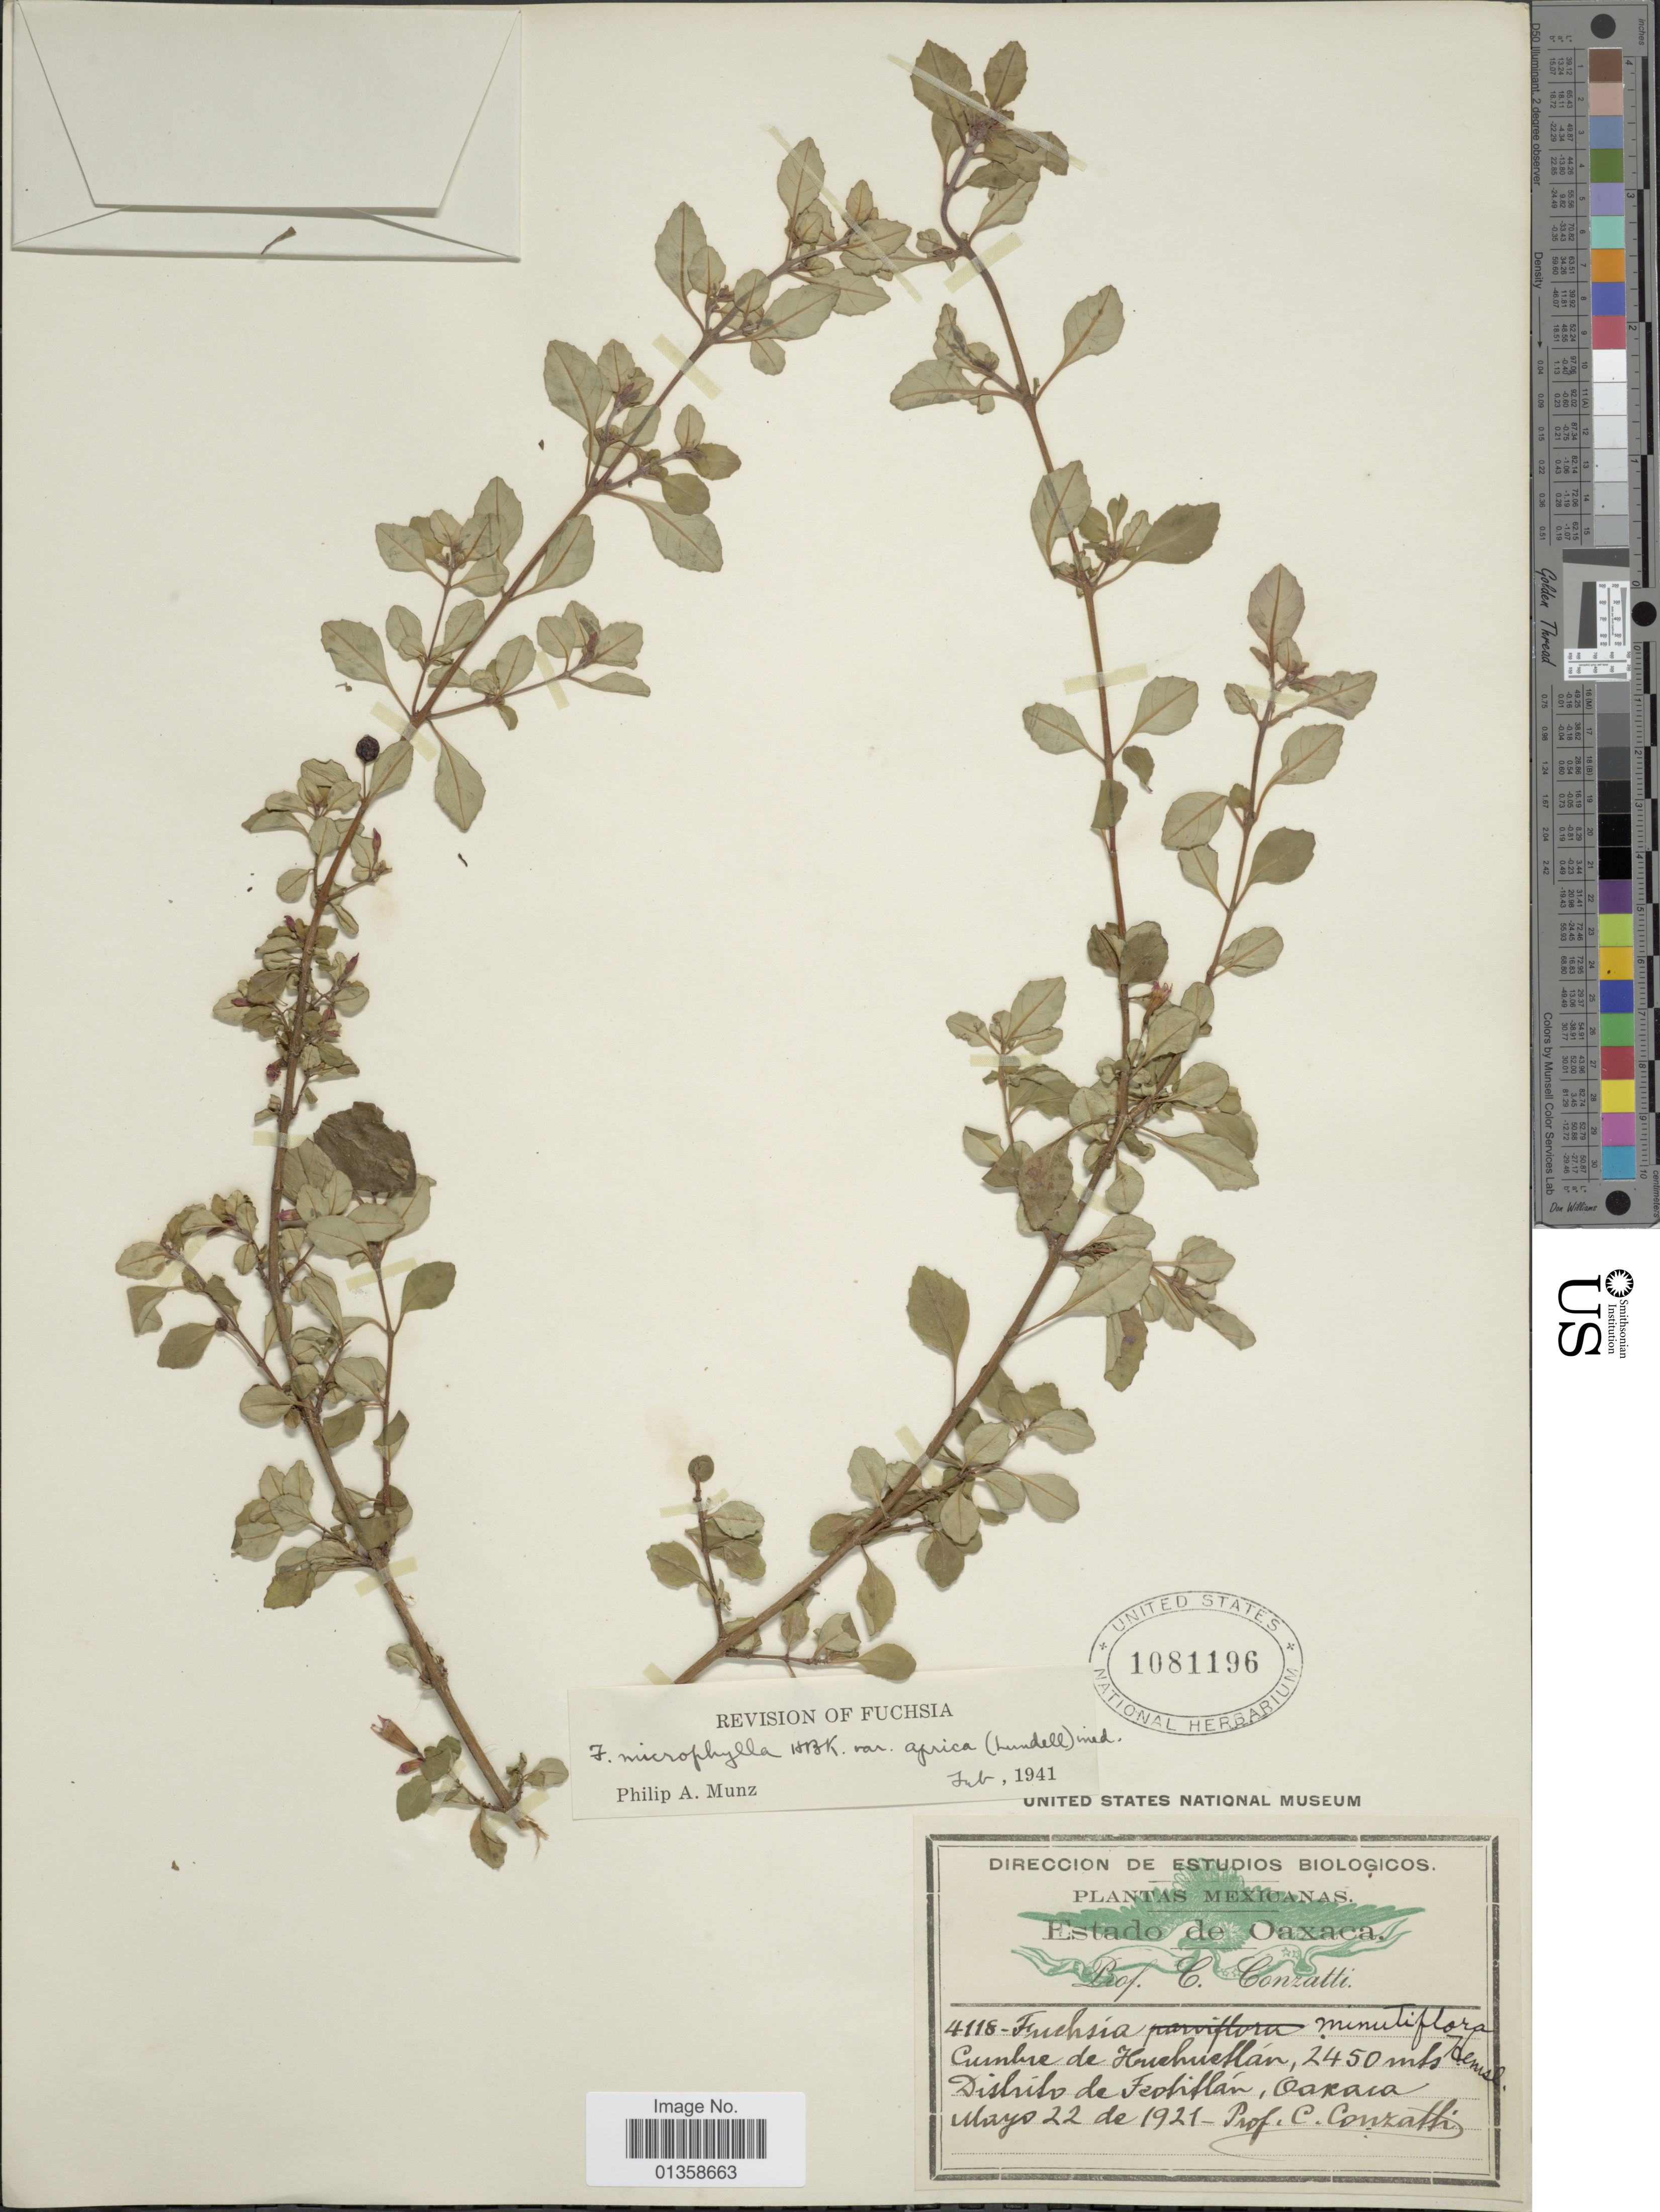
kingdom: Plantae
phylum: Tracheophyta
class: Magnoliopsida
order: Myrtales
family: Onagraceae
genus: Fuchsia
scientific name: Fuchsia microphylla subsp. aprica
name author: (Lundell) Breedlove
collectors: C. Conzatti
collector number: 4118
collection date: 1921-05-22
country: Mexico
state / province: Oaxaca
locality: Cumbre de Huehuetlan. Distrito de Teotitlan.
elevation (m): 2450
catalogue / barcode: US 1081196